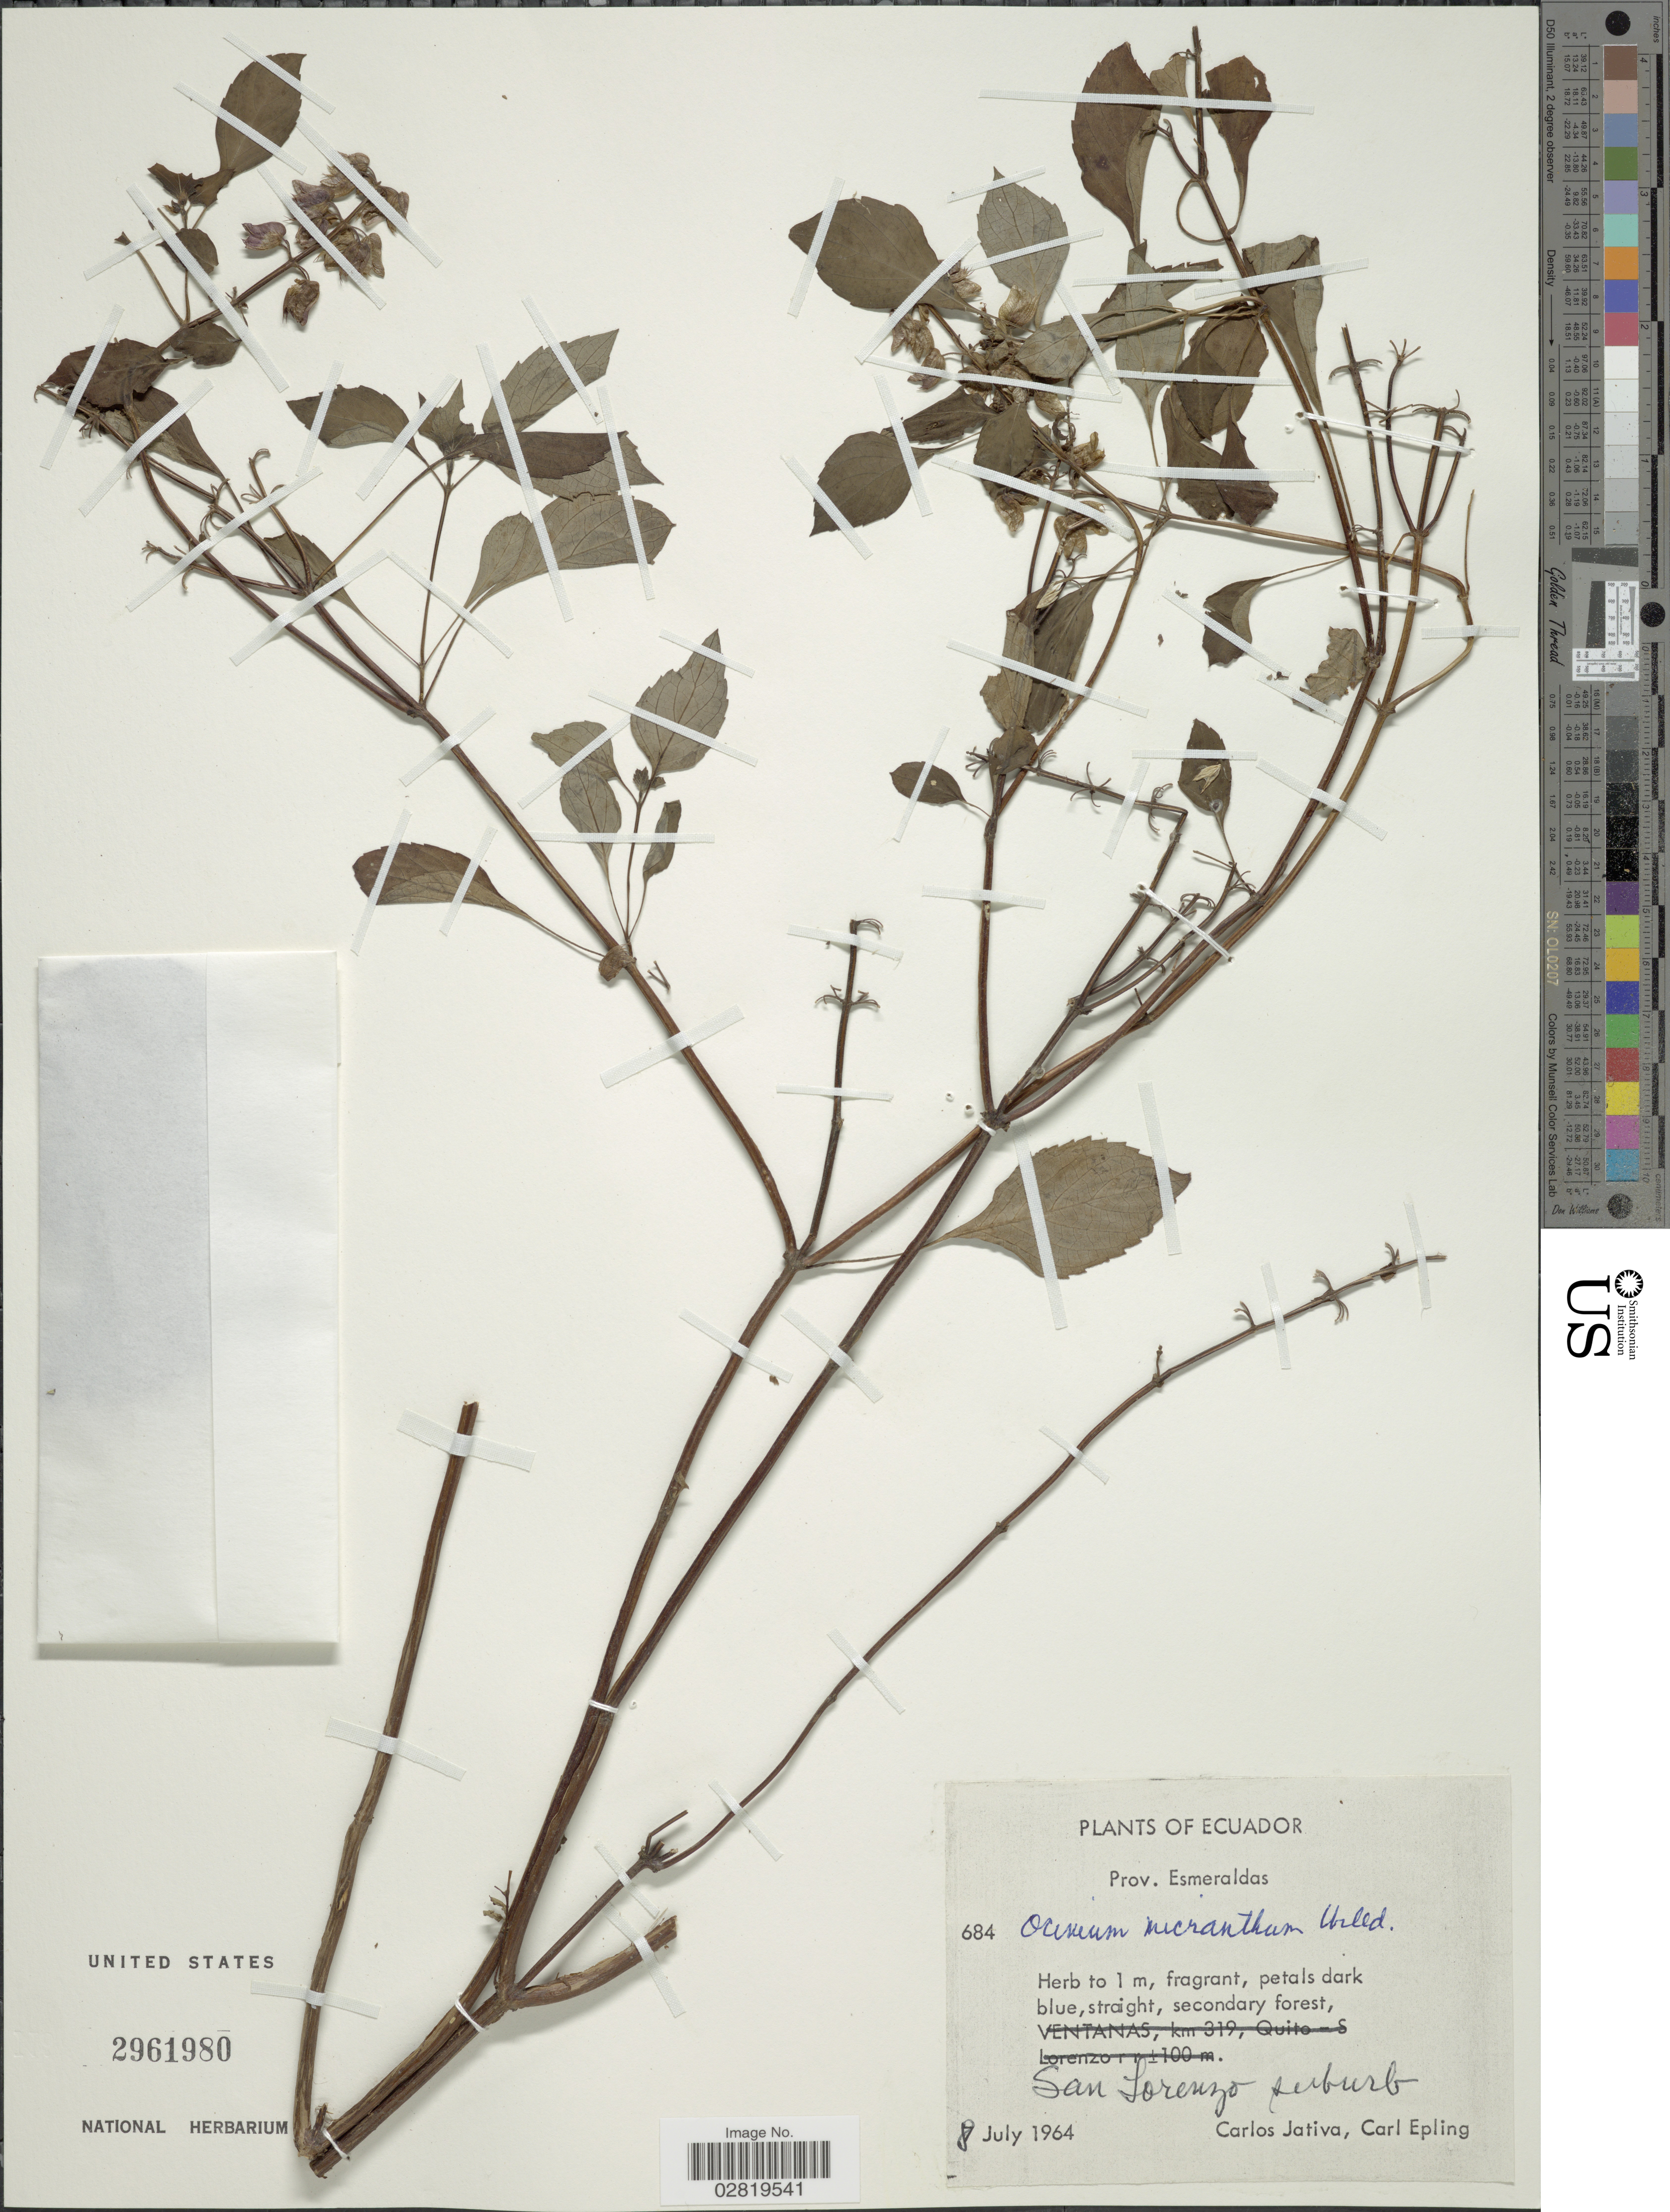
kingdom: Plantae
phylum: Tracheophyta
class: Magnoliopsida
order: Lamiales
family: Lamiaceae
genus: Ocimum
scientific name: Ocimum micranthum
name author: Willd.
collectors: C. D. Játiva & C. C. Epling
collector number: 684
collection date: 1964-07-08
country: Ecuador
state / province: Esmeraldas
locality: Prov. Esmeraldas, San Lorenzo suburb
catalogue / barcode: US 2961980